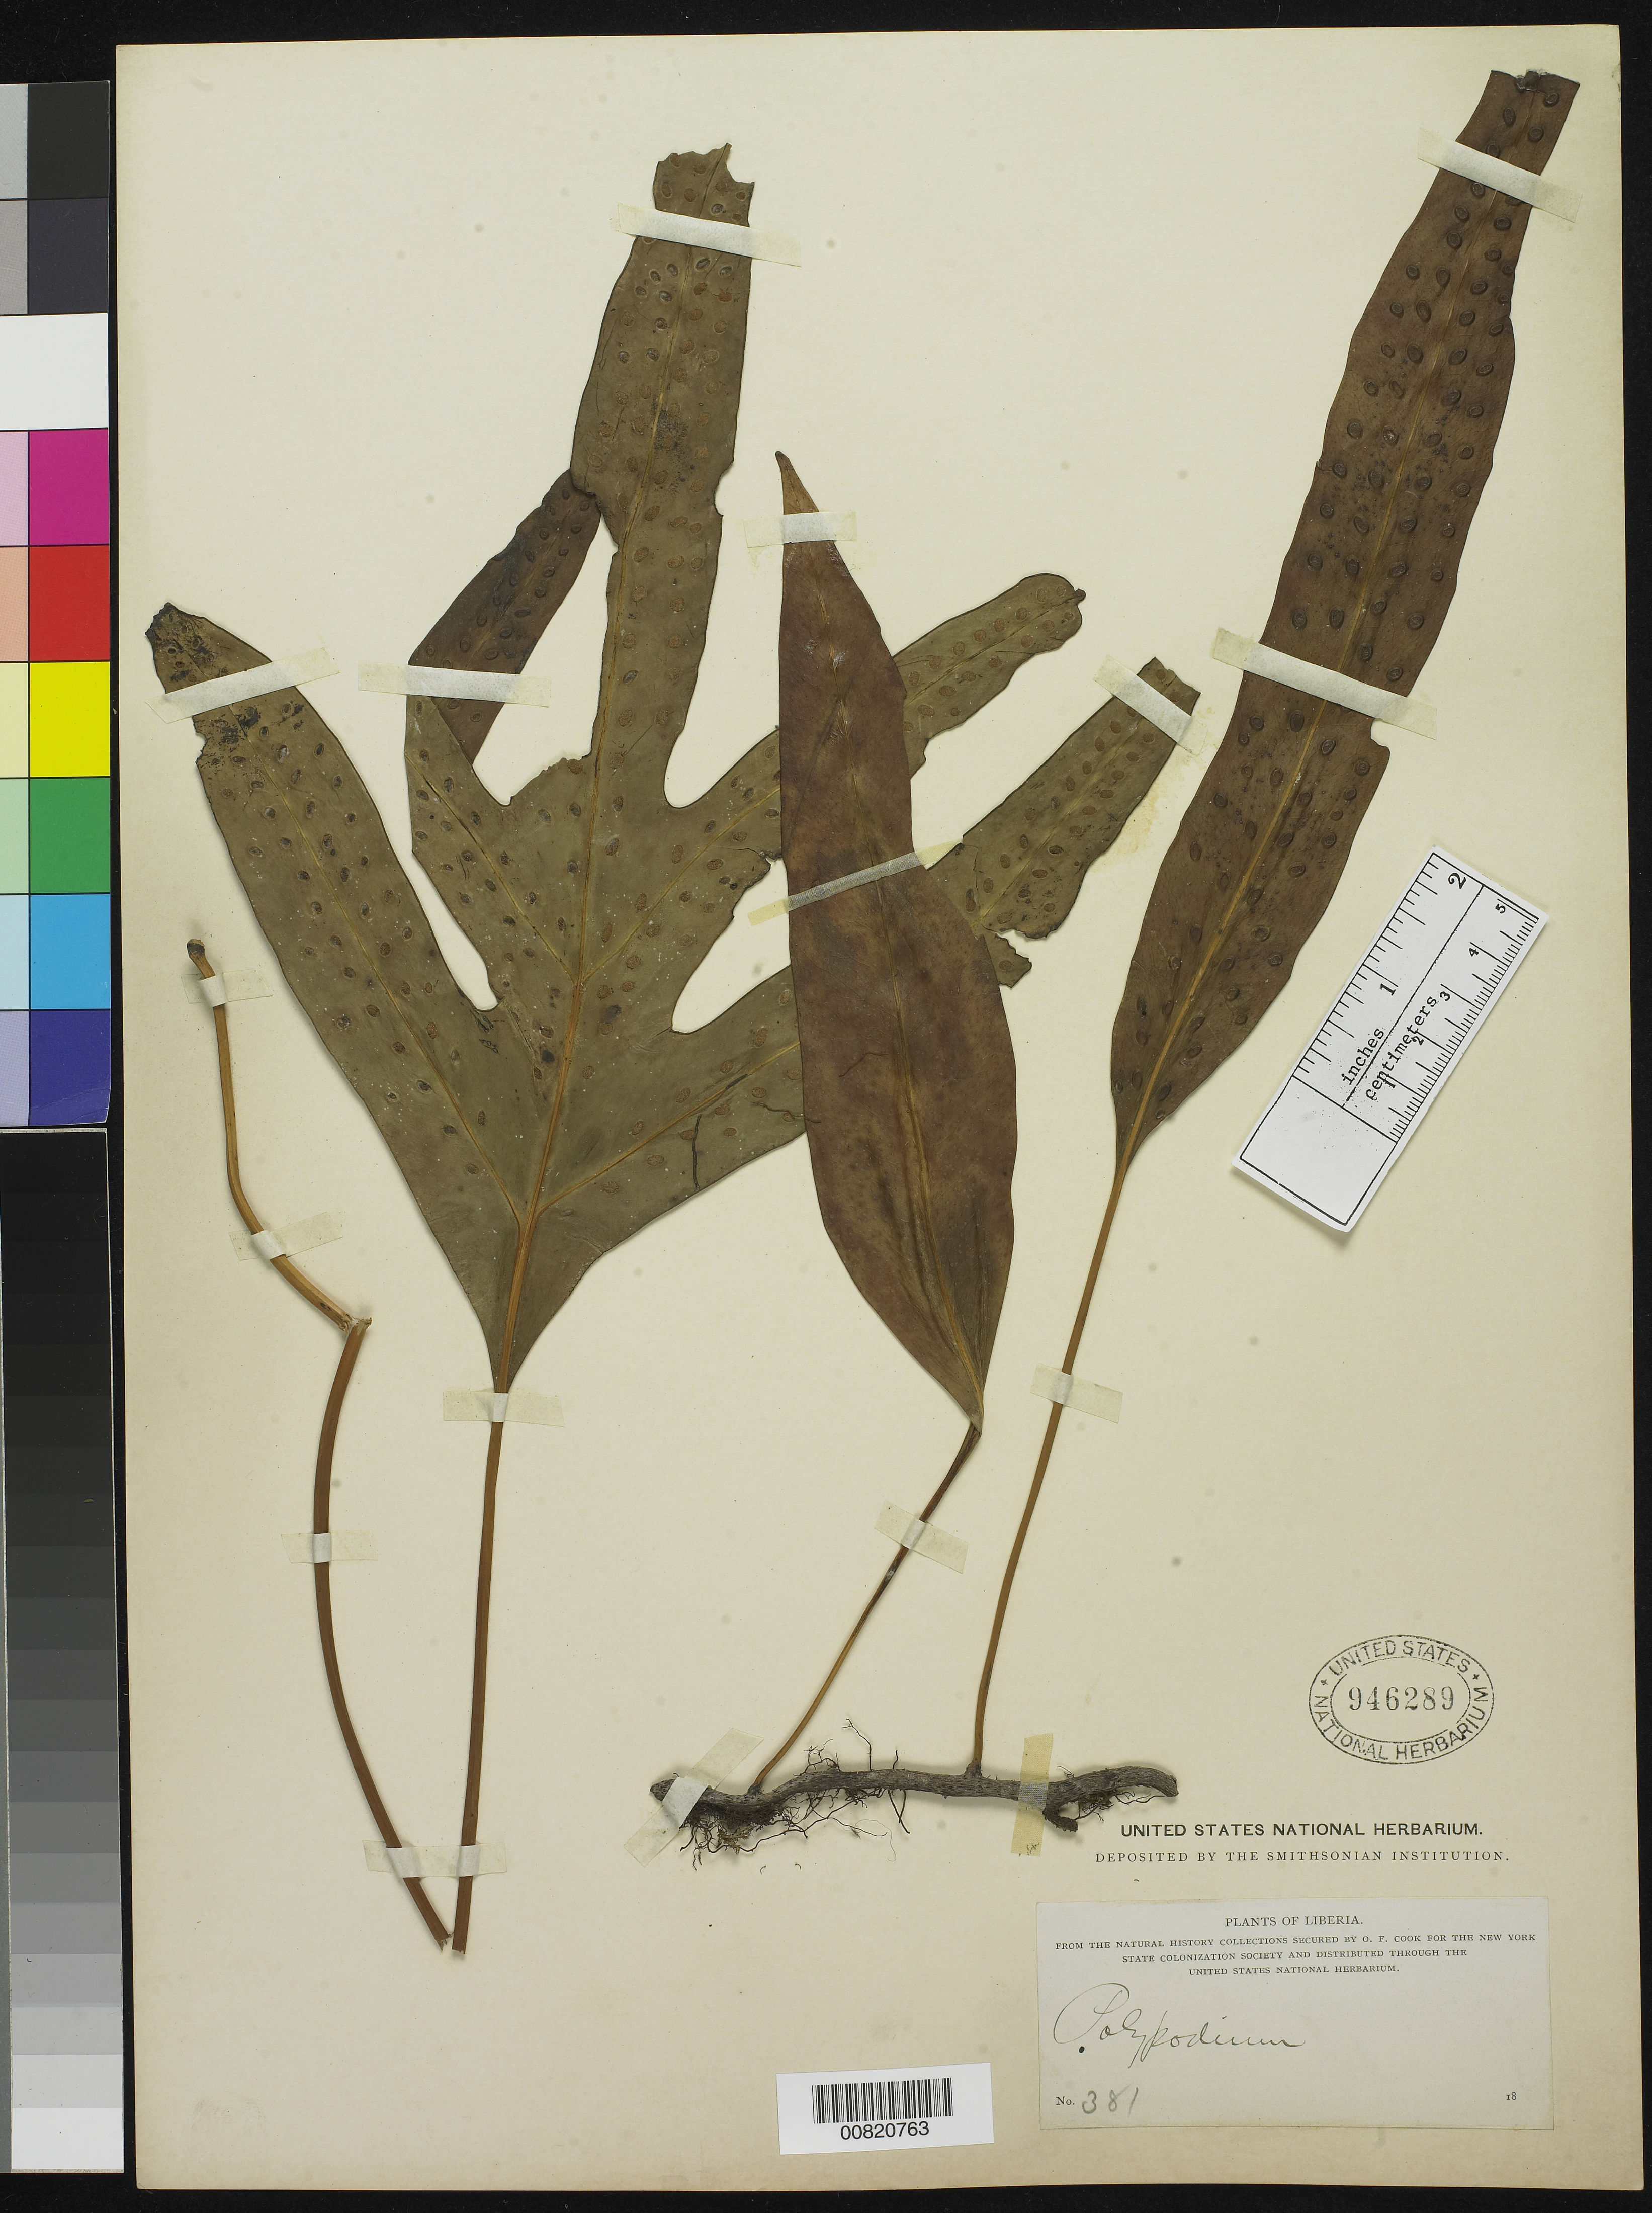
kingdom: Plantae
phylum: Tracheophyta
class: Polypodiopsida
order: Polypodiales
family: Polypodiaceae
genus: Polypodium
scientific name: Polypodium scolopendria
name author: Burm. f.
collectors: O. F. Cook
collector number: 381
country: Liberia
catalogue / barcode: US 946289